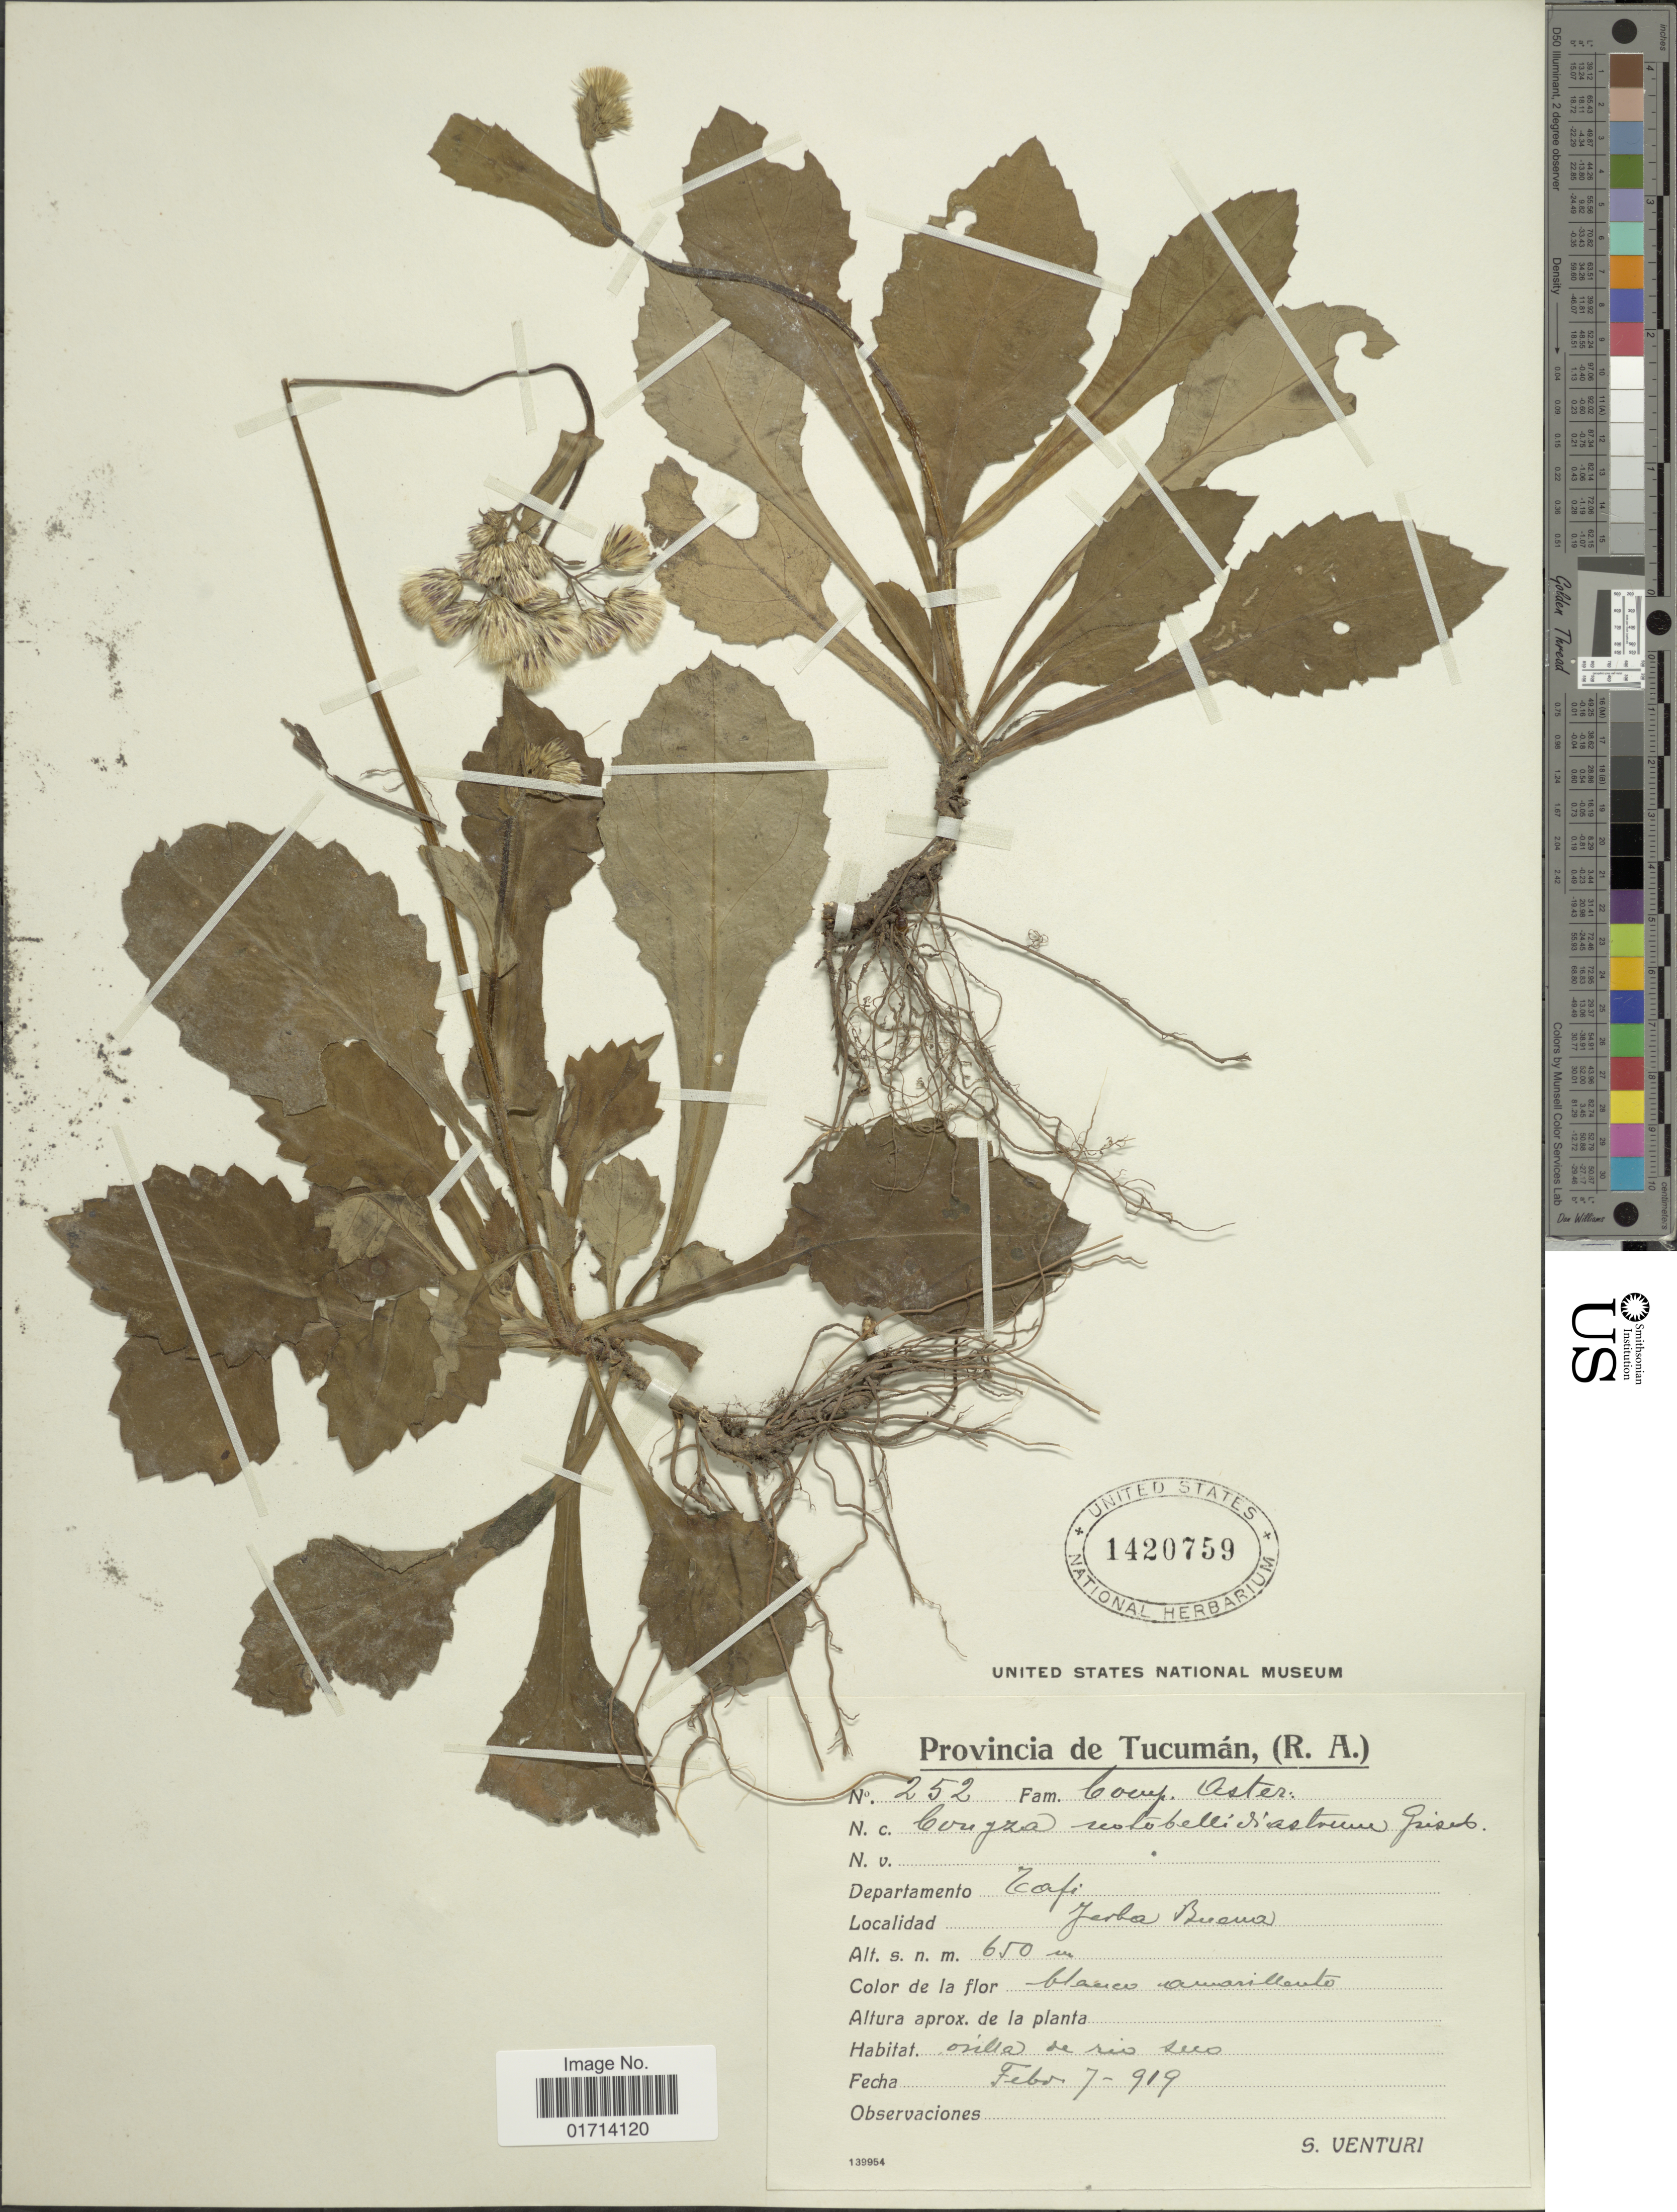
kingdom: Plantae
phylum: Tracheophyta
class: Magnoliopsida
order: Asterales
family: Asteraceae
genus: Podocoma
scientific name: Podocoma notobellidiastrum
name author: (Griseb.) G.L. Nesom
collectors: S. Venturi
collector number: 252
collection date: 1919-02-07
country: Argentina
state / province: Tucuman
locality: Departamento Zafi, Jerba Bueno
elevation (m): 650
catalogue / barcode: US 1420759